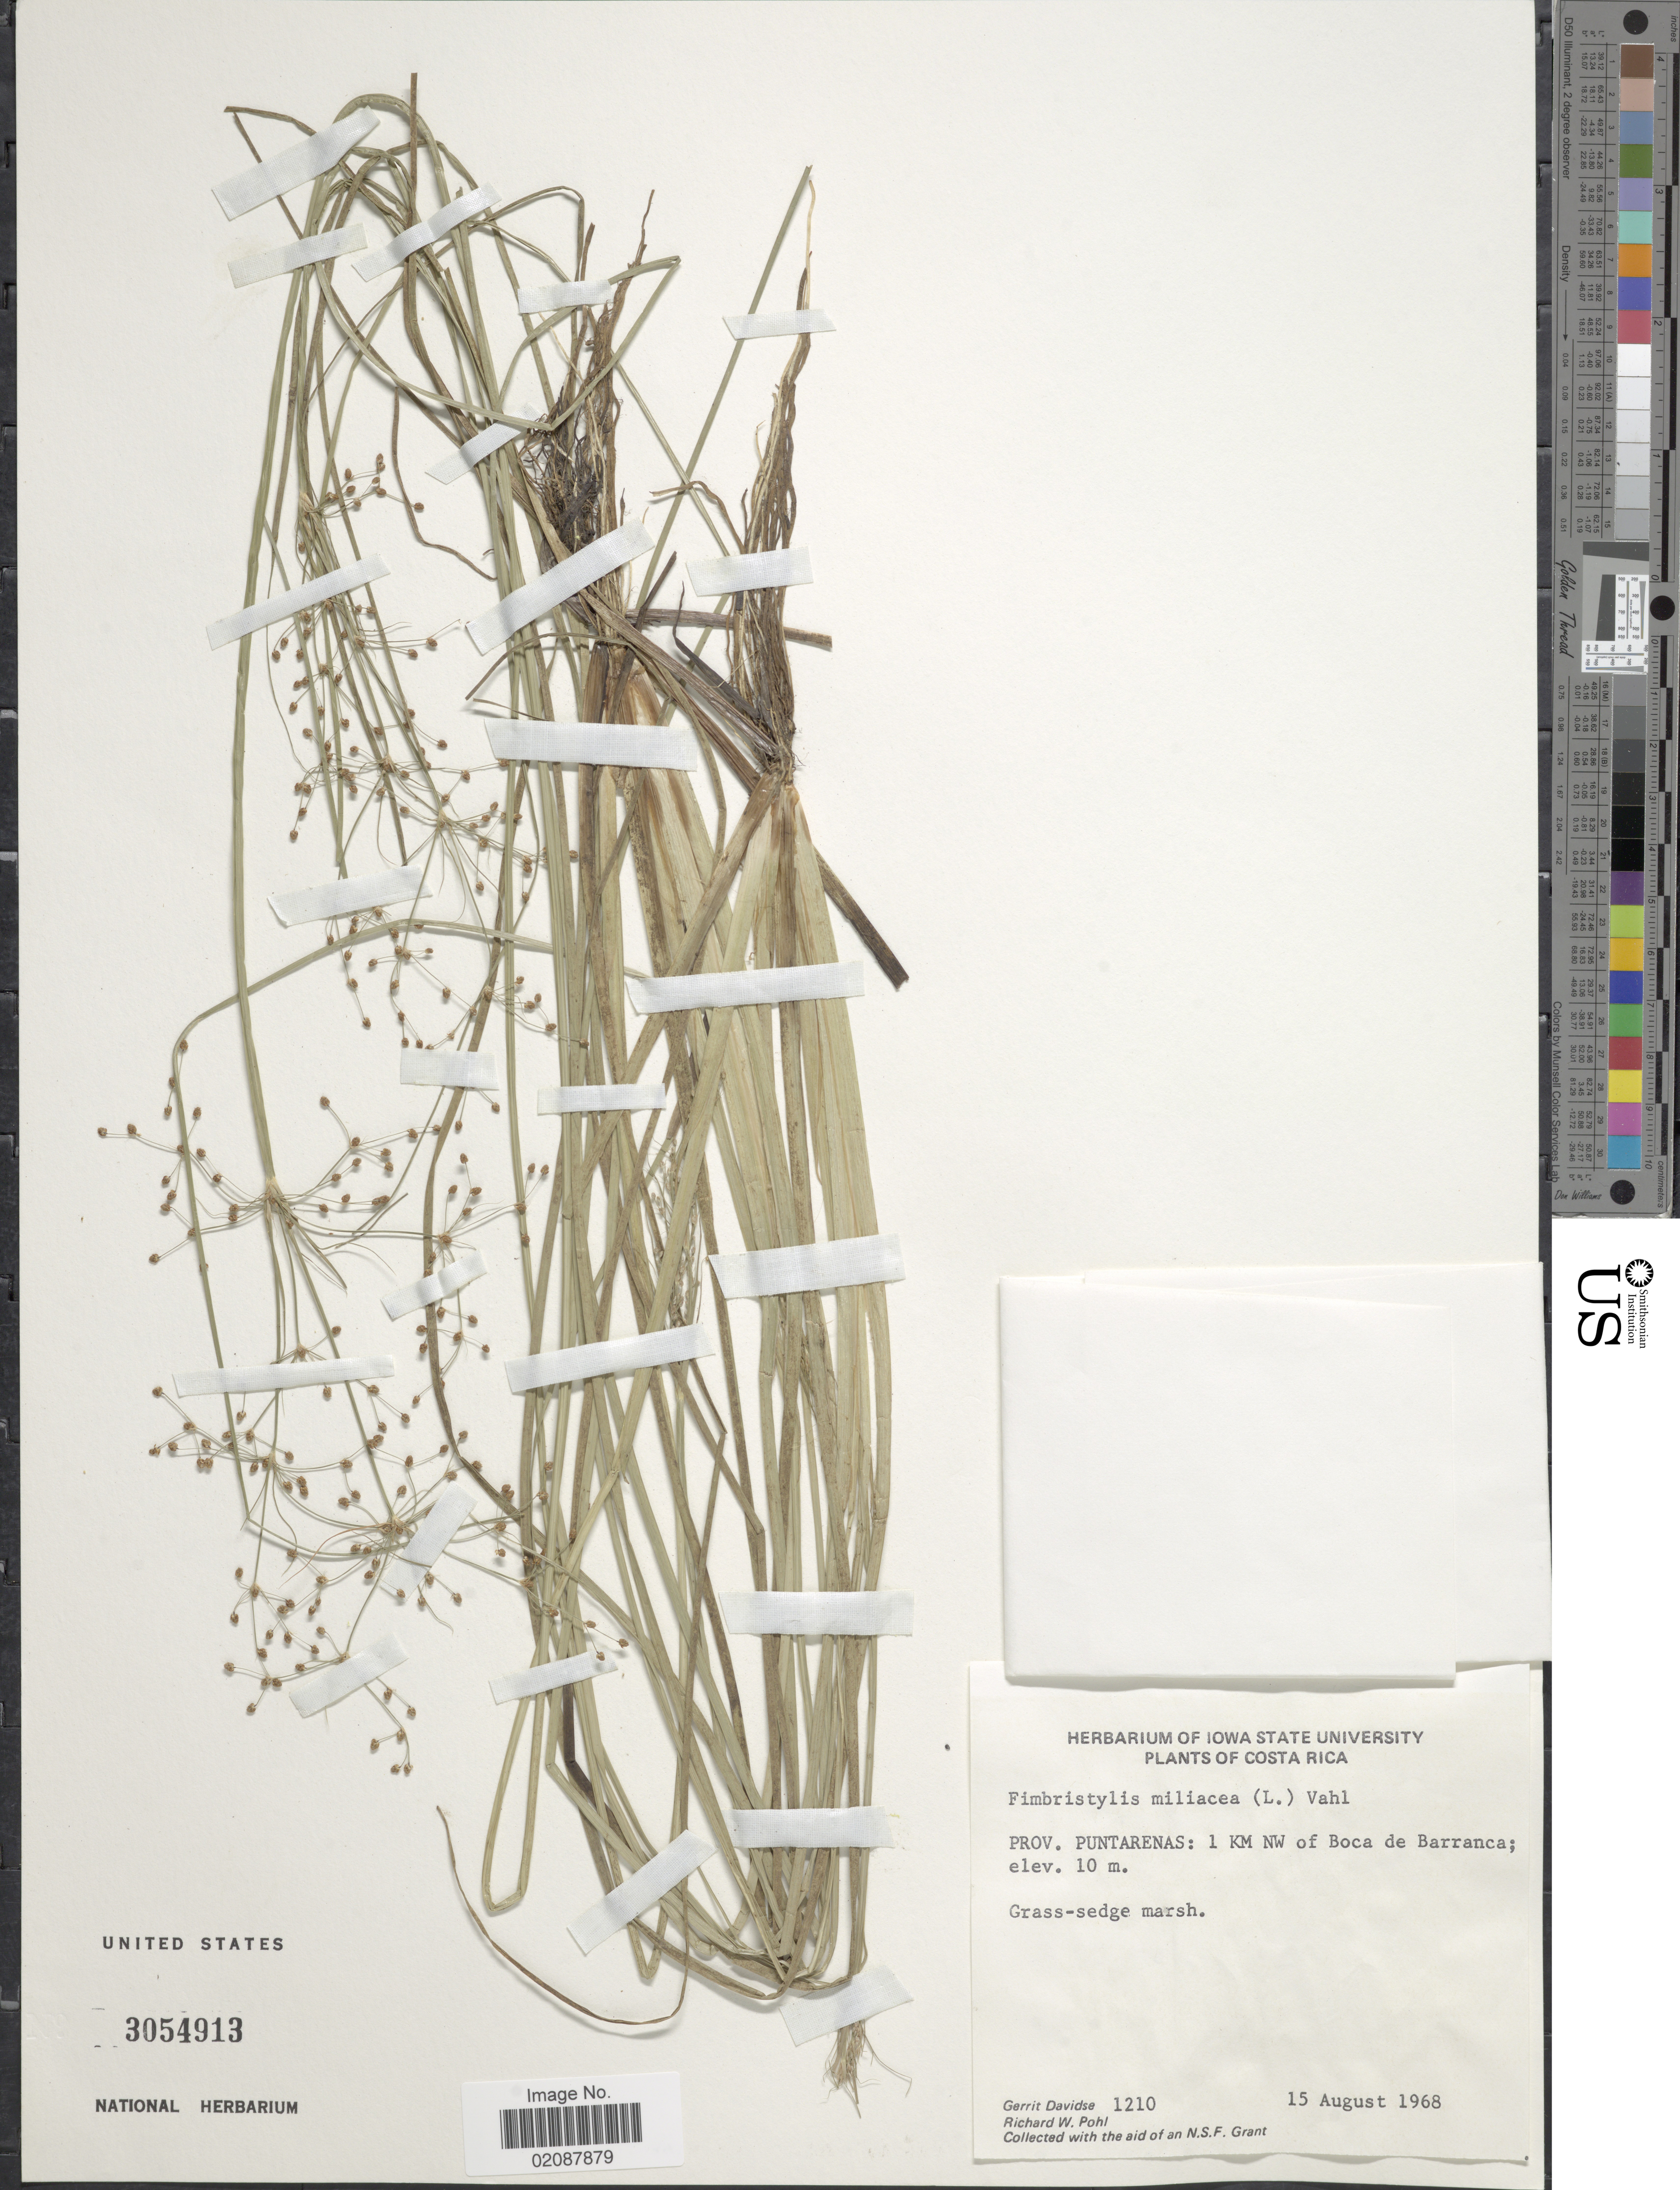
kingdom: Plantae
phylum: Tracheophyta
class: Liliopsida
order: Poales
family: Cyperaceae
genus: Fimbristylis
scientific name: Fimbristylis littoralis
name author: Gaudich.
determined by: Strong, M. T., (US), Smithsonian Institution - National Museum of Natural History (UNITED STATES)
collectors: G. Davidse & R. W. Pohl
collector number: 1210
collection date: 1968-08-15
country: Costa Rica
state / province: Puntarenas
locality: Prov. Puntarenas: 1 KM NW of Boca de Barranca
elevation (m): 10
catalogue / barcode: US 3054913